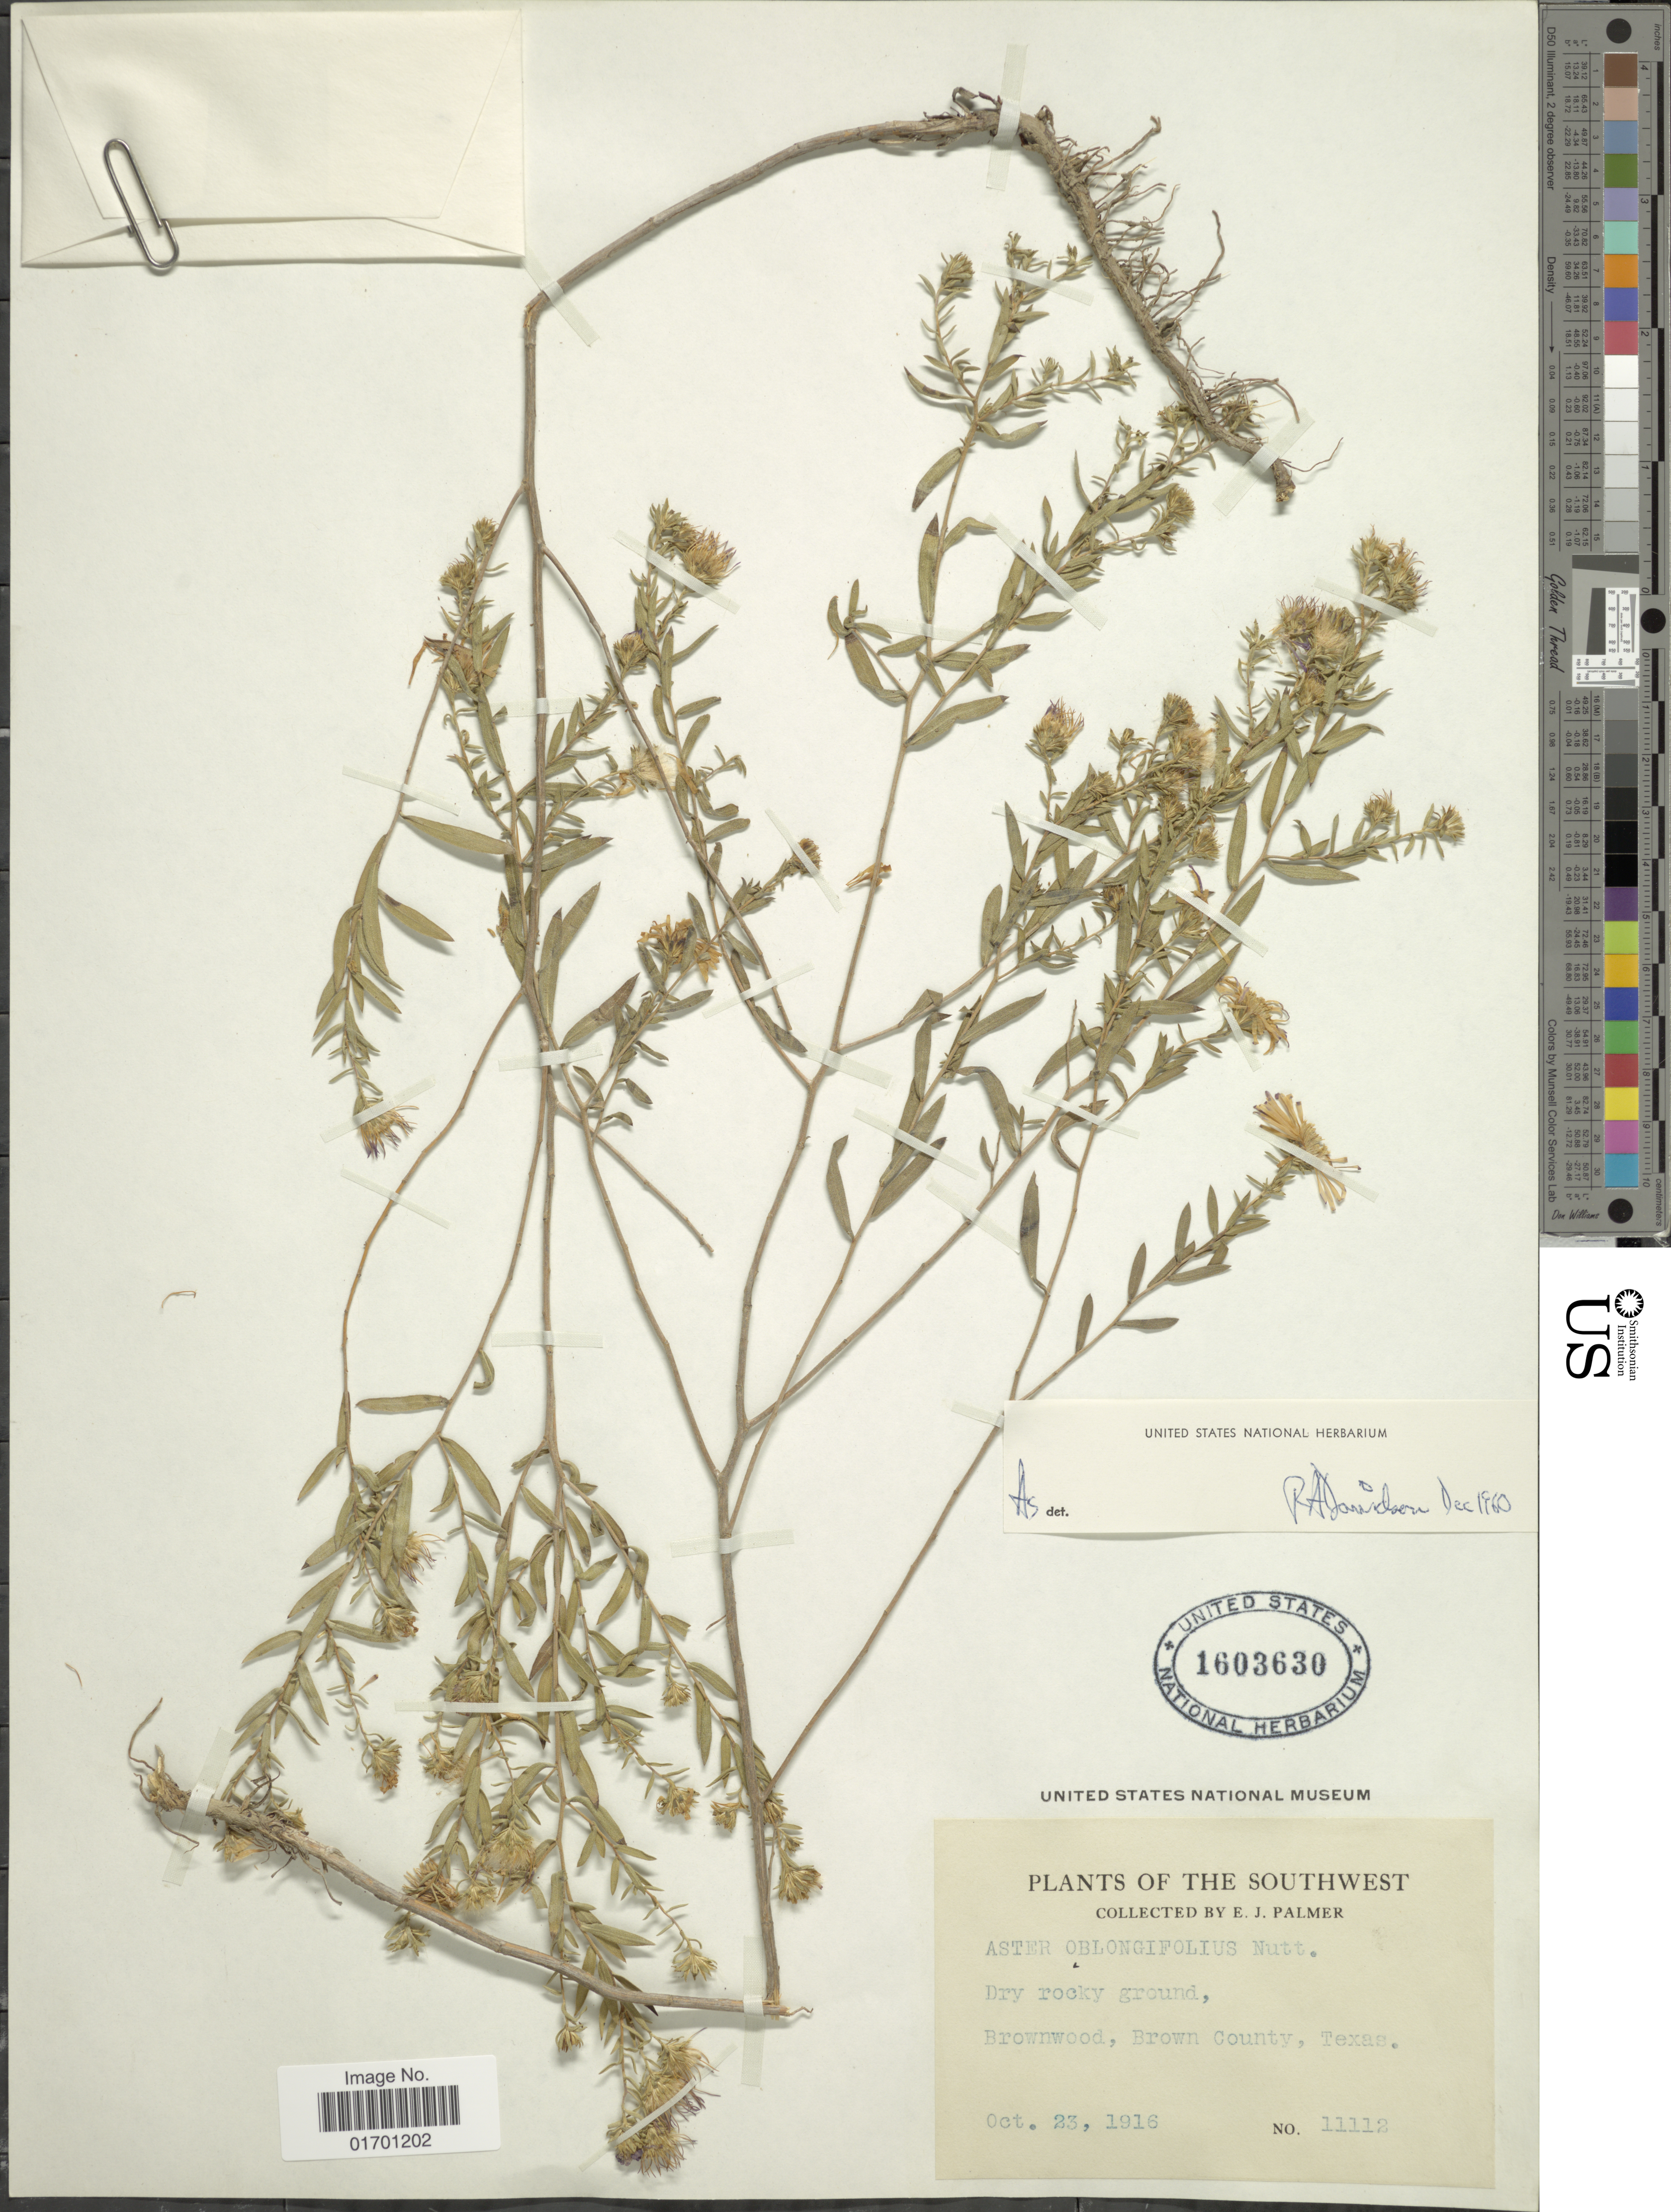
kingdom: Plantae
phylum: Tracheophyta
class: Magnoliopsida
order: Asterales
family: Asteraceae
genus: Symphyotrichum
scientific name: Symphyotrichum oblongifolium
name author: (Nutt.) G.L. Nesom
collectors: E. J. Palmer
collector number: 11112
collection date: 1916-10-23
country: United States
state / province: Texas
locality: The Southwestm Brownwood, Brown County.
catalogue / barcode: US 1603630